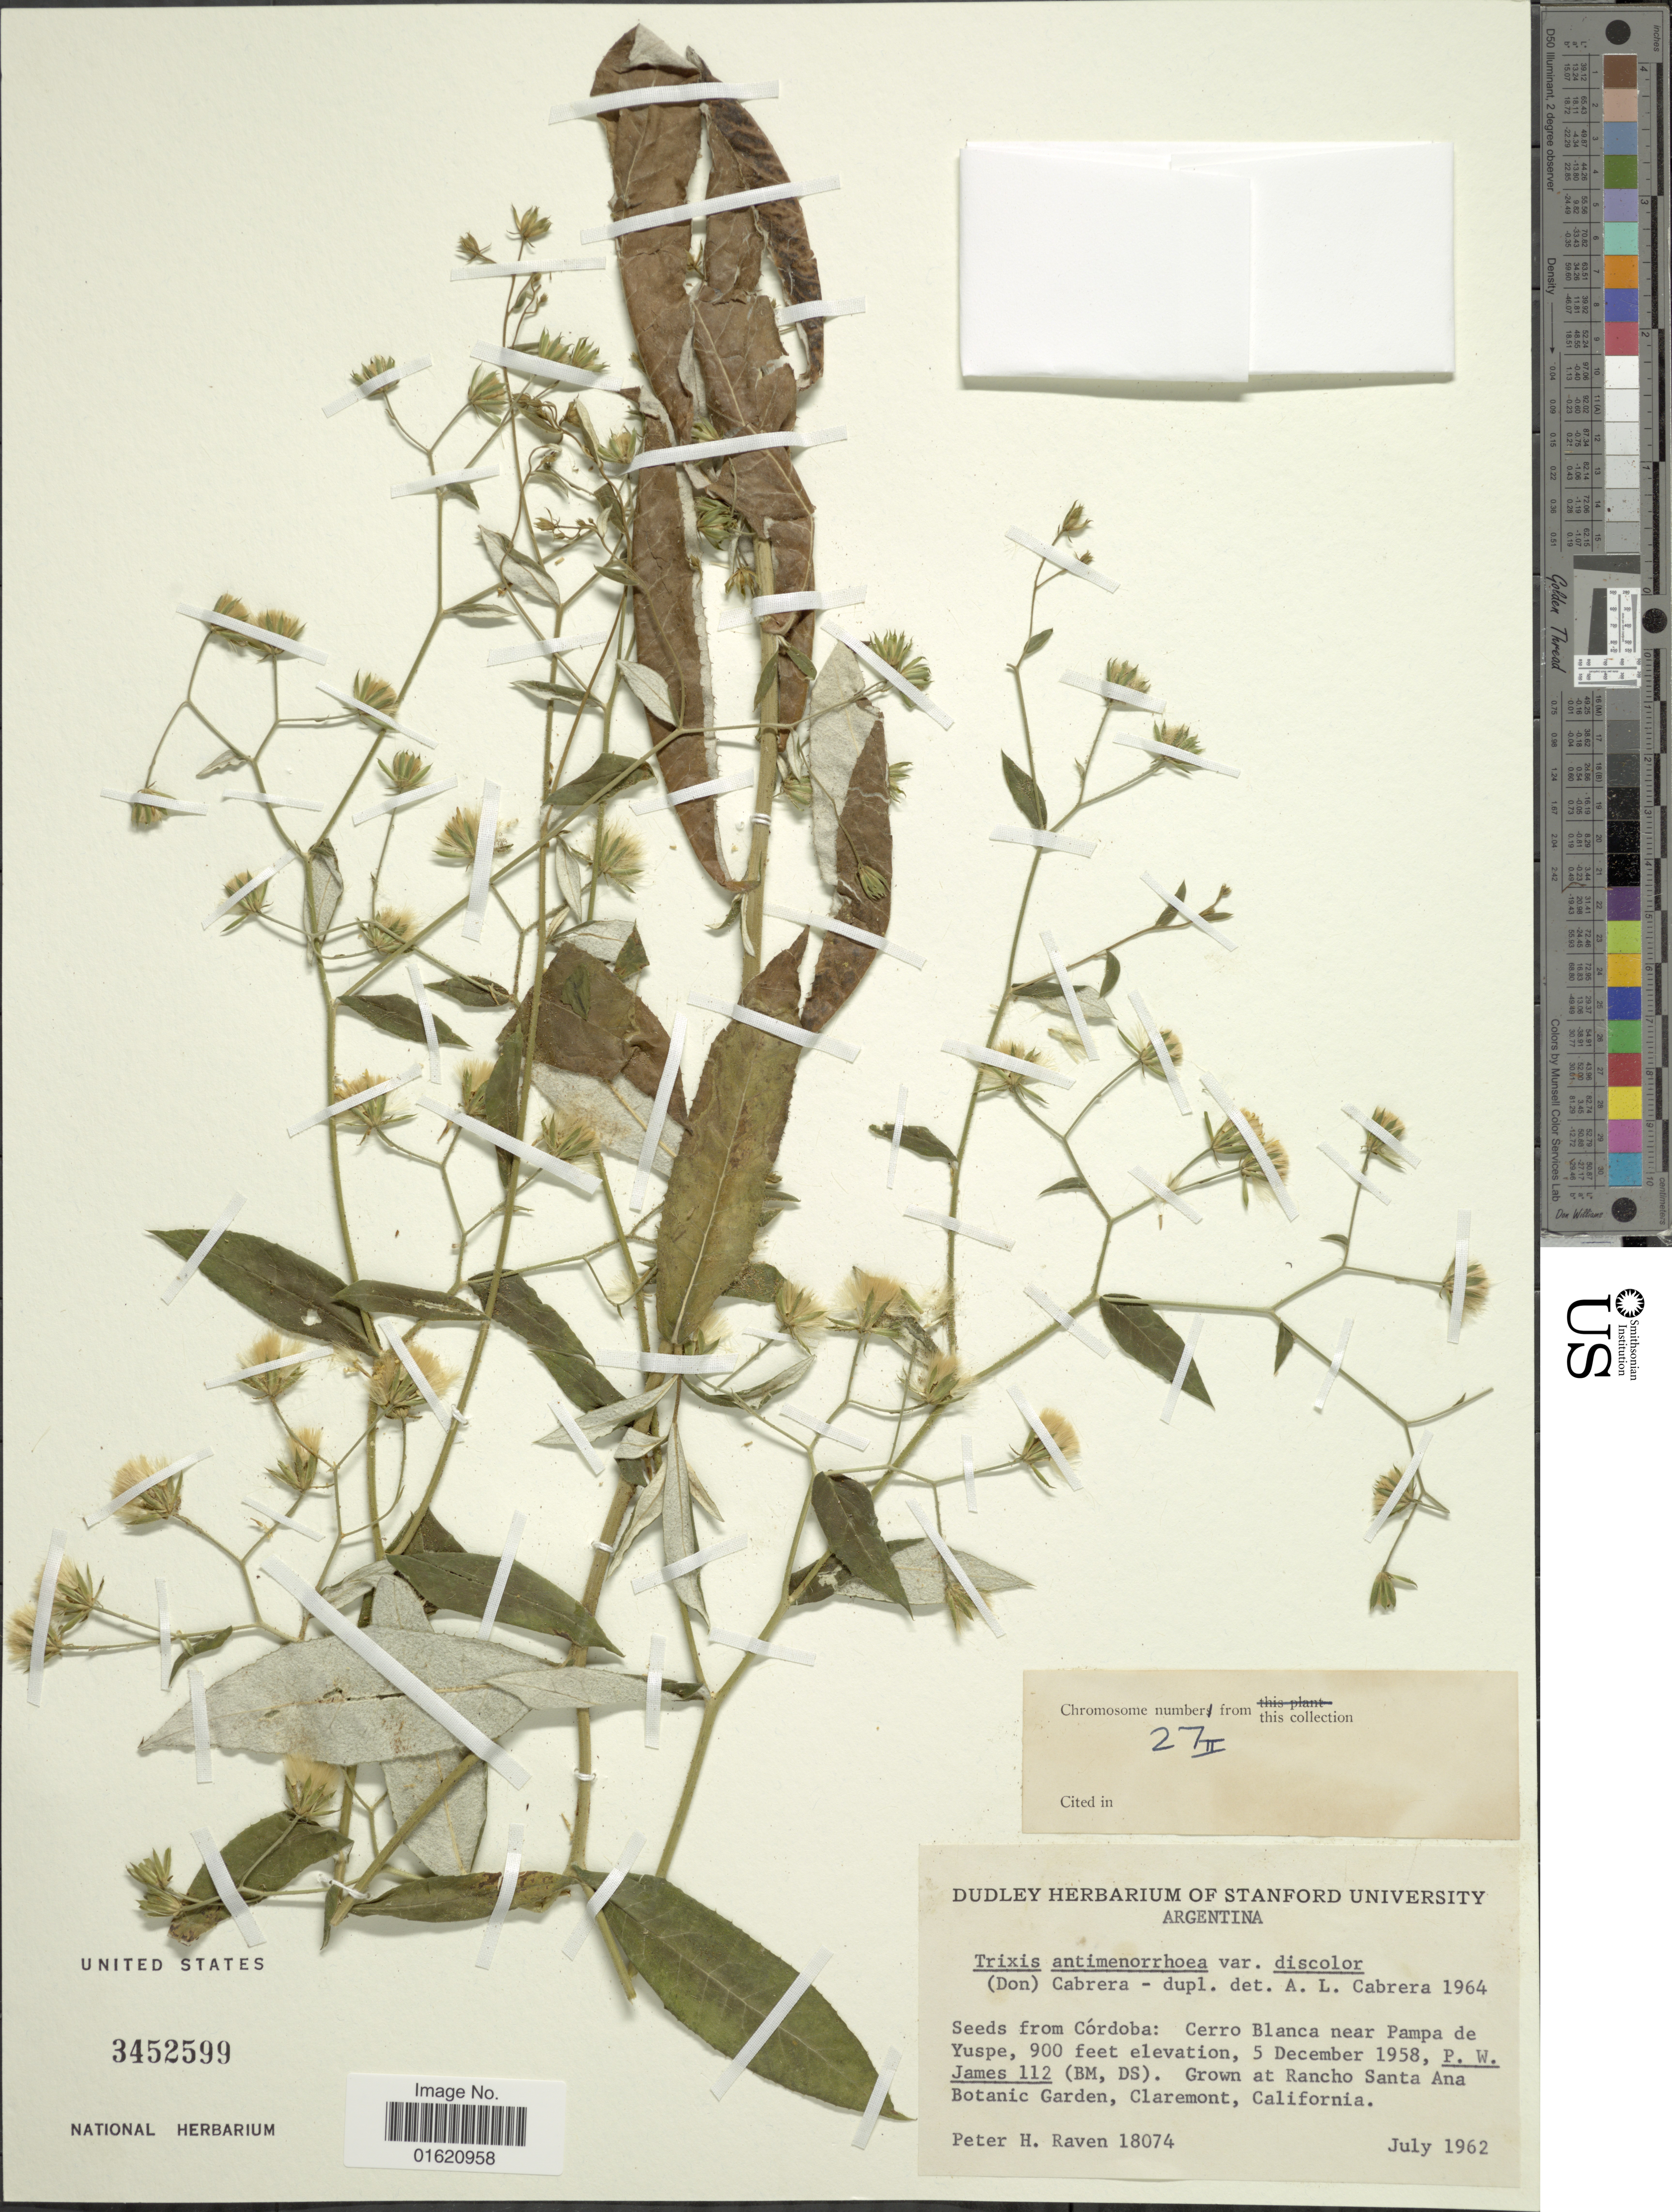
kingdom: Plantae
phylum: Tracheophyta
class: Magnoliopsida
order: Asterales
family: Asteraceae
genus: Trixis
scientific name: Trixis antimenorrhoea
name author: (Schrank) Mart. ex Kuntze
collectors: P. Raven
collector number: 18074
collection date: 1962-07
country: United States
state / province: California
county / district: Orange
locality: Grown at Rancho Santa Ana Botanic Garden, Claremont, California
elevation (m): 274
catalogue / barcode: US 3452599